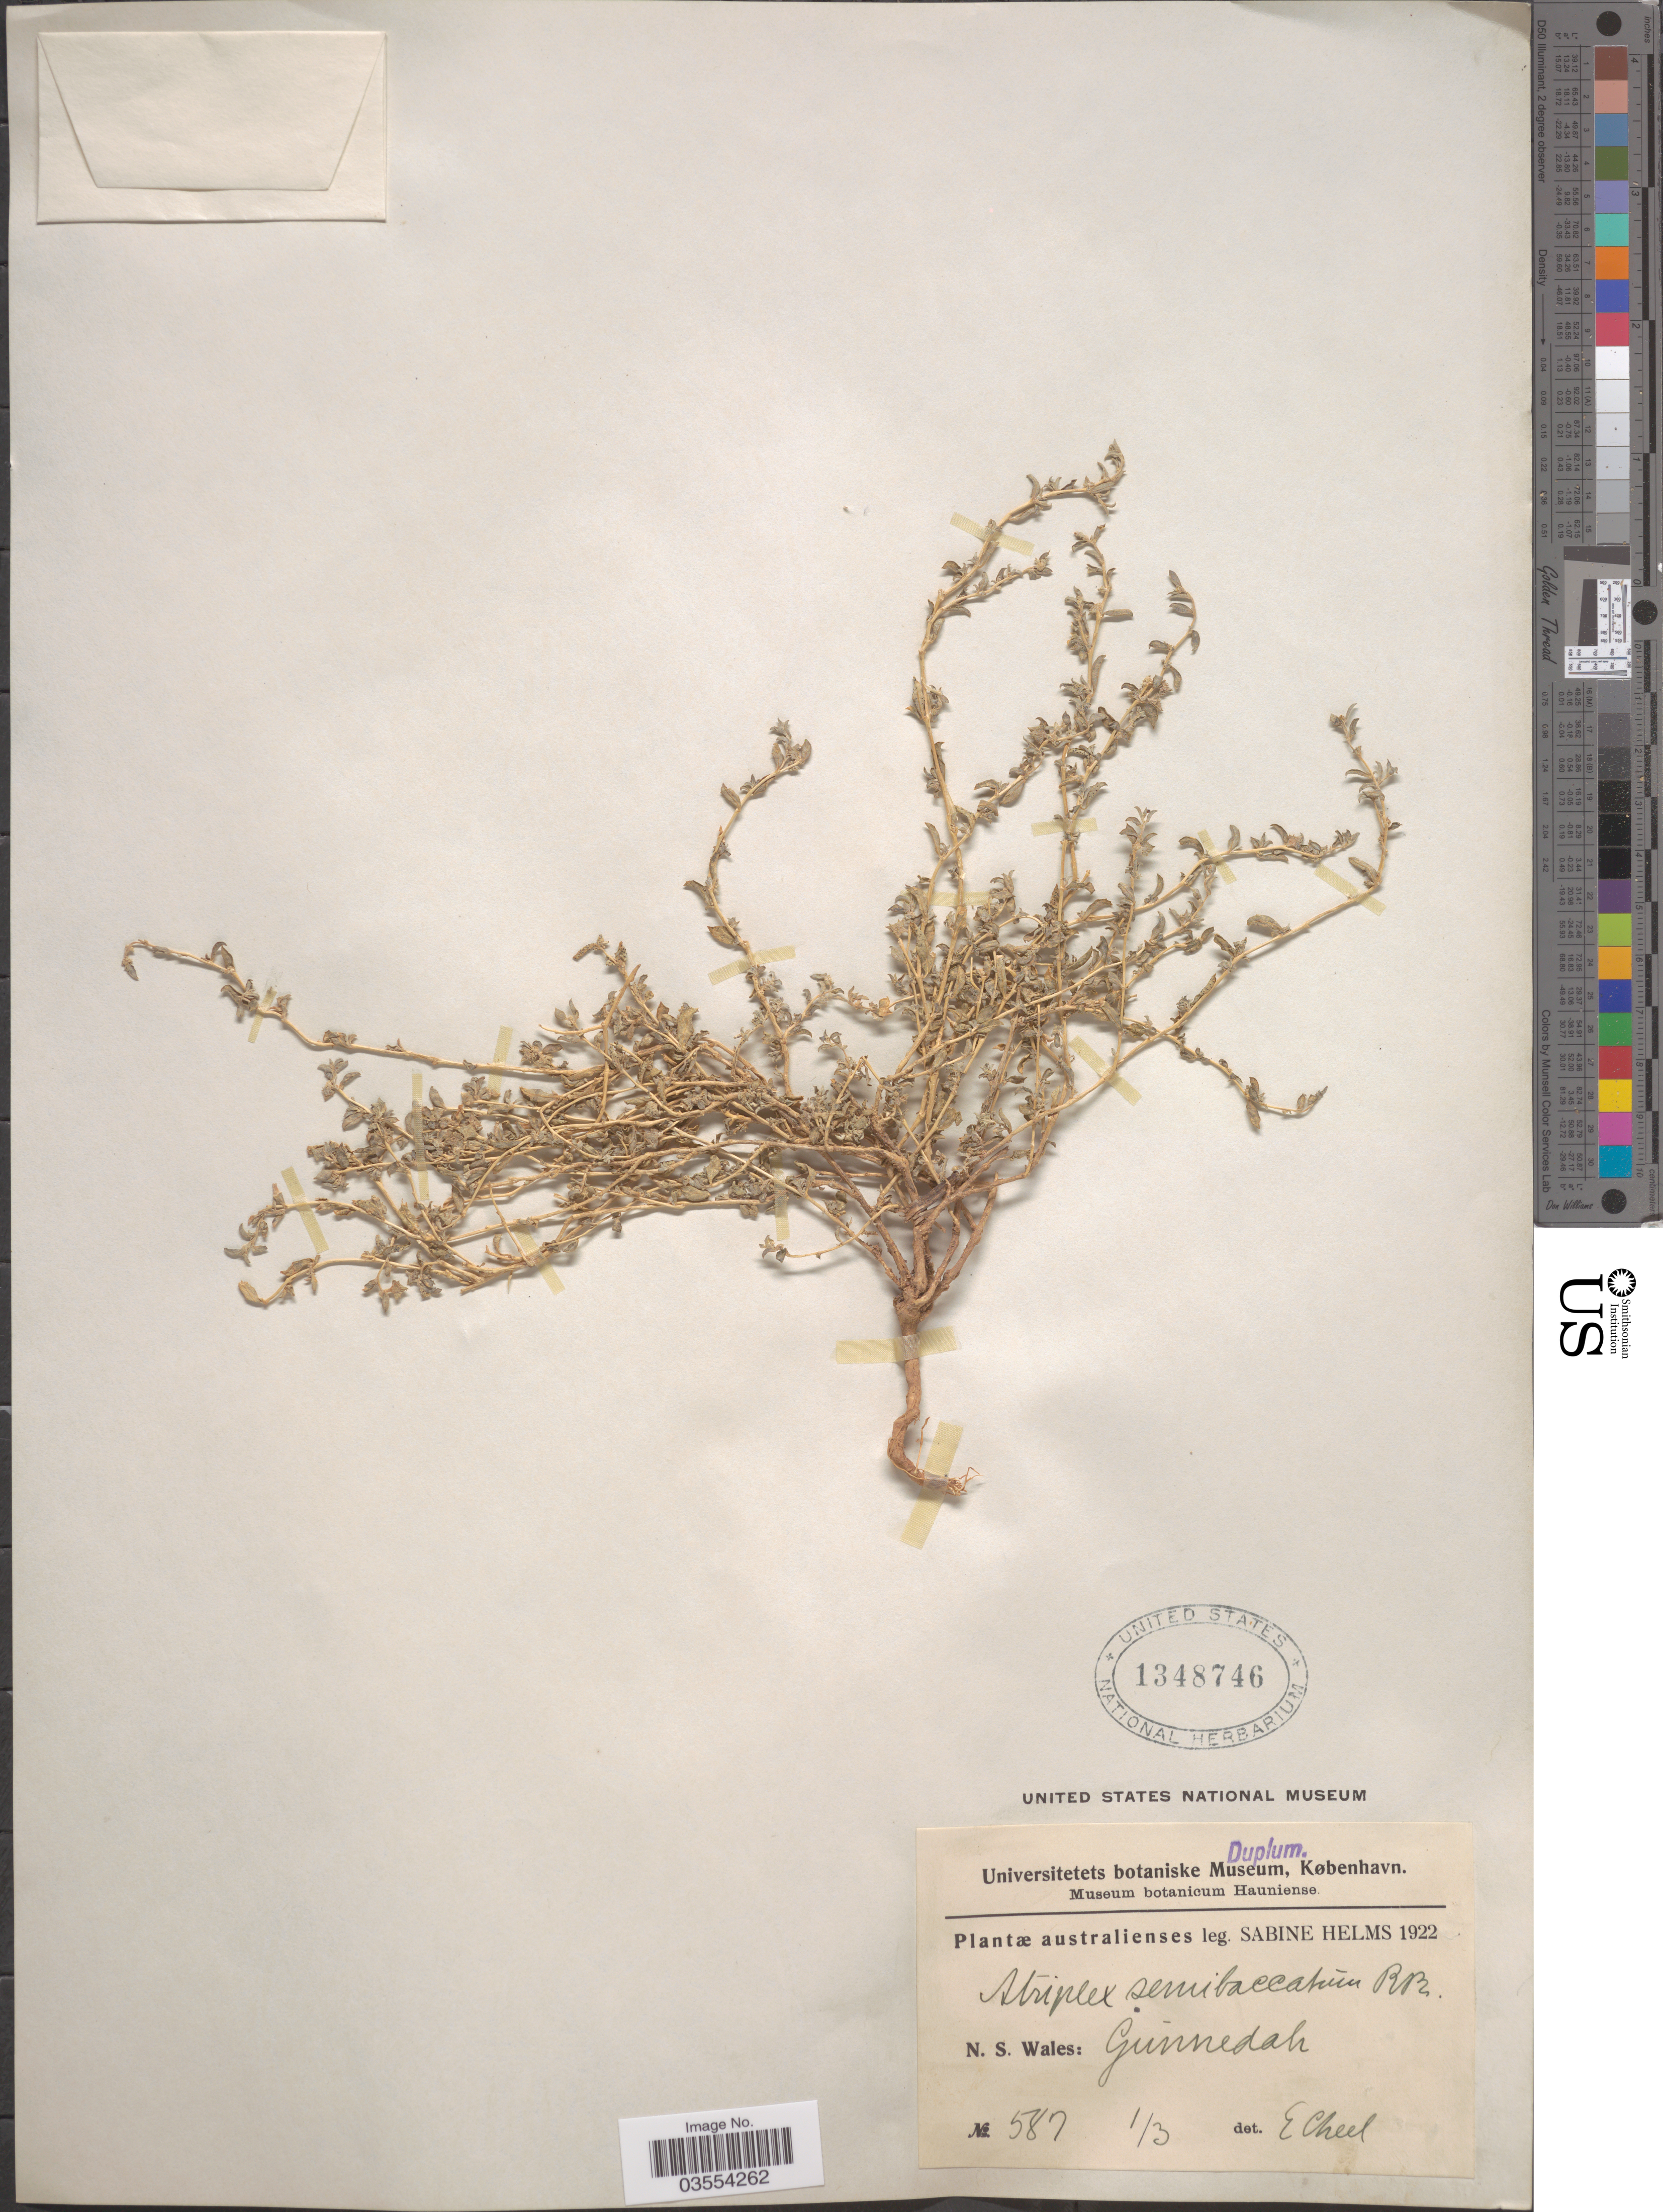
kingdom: Plantae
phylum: Tracheophyta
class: Magnoliopsida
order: Caryophyllales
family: Amaranthaceae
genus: Atriplex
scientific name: Atriplex semibaccata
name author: R. Br.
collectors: S. Helms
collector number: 587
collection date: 1922-03-01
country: Australia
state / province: New South Wales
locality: Gunnedah.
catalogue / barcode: US 1348746